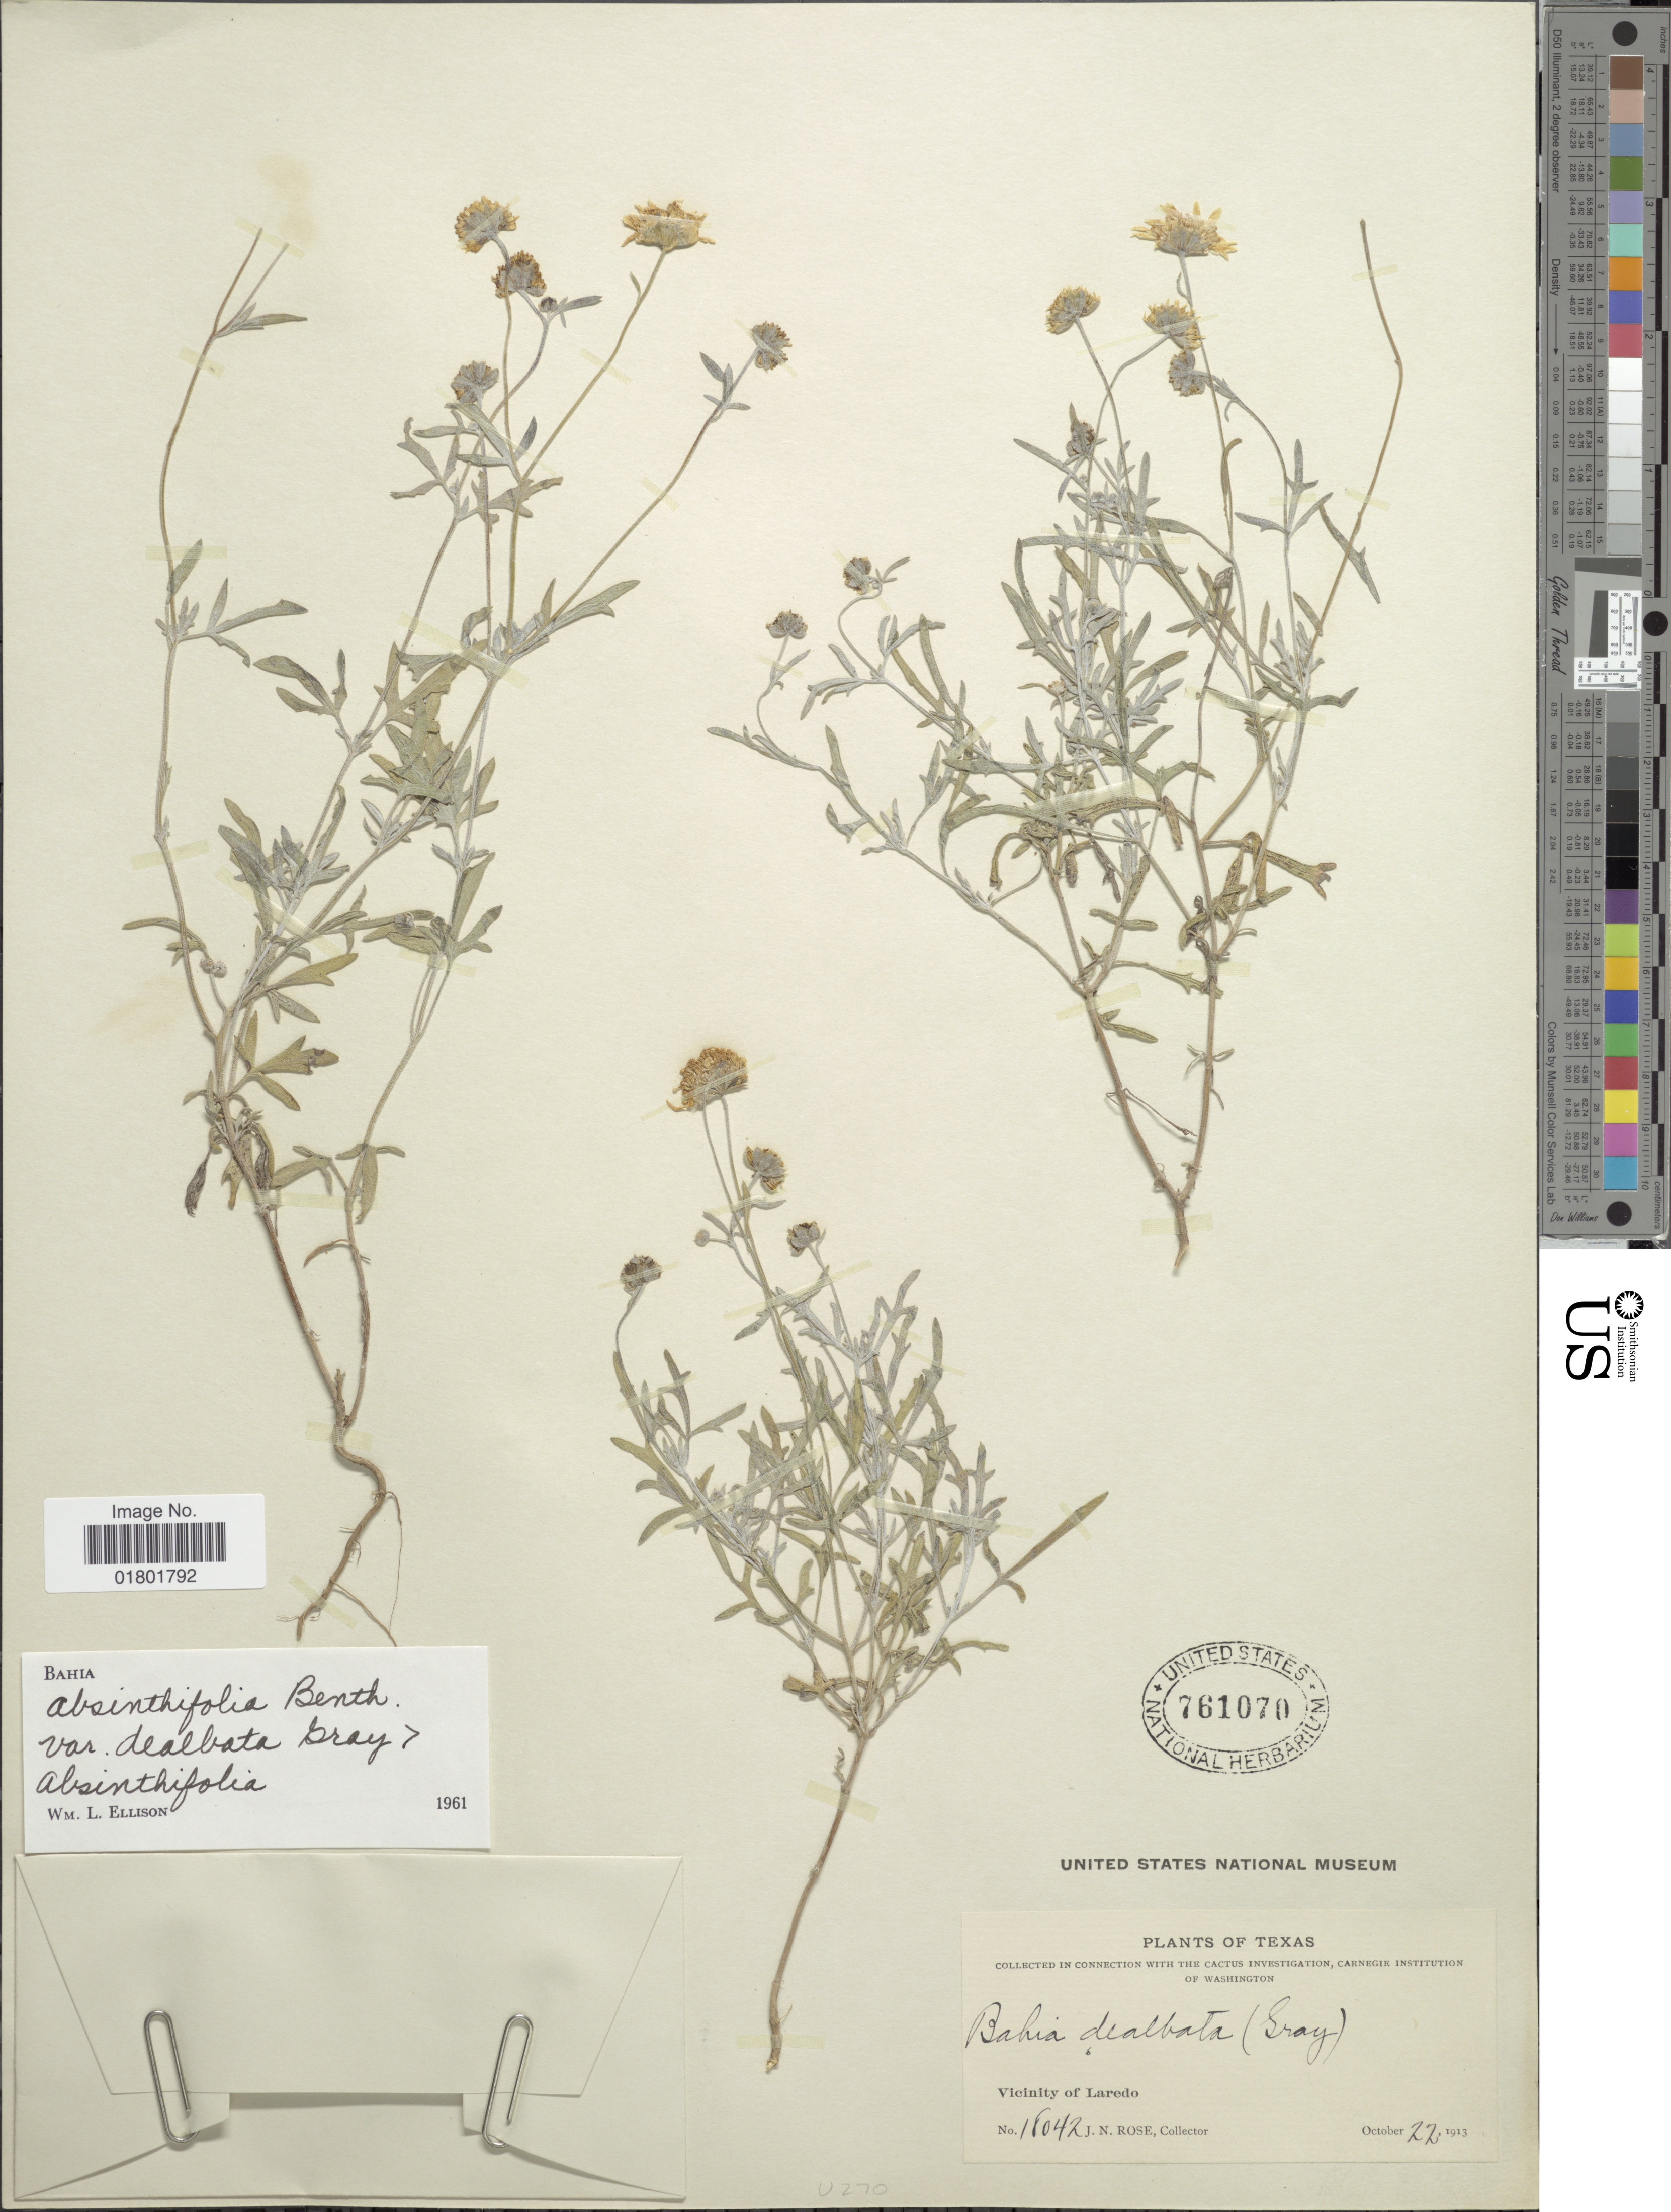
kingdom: Plantae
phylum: Tracheophyta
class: Magnoliopsida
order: Asterales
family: Asteraceae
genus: Bahia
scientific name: Bahia absinthifolia var. dealbata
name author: A. Gray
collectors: J. N. Rose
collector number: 18042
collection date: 1913-10-22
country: United States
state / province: Texas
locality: Vicinity of Laredo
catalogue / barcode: US 761070